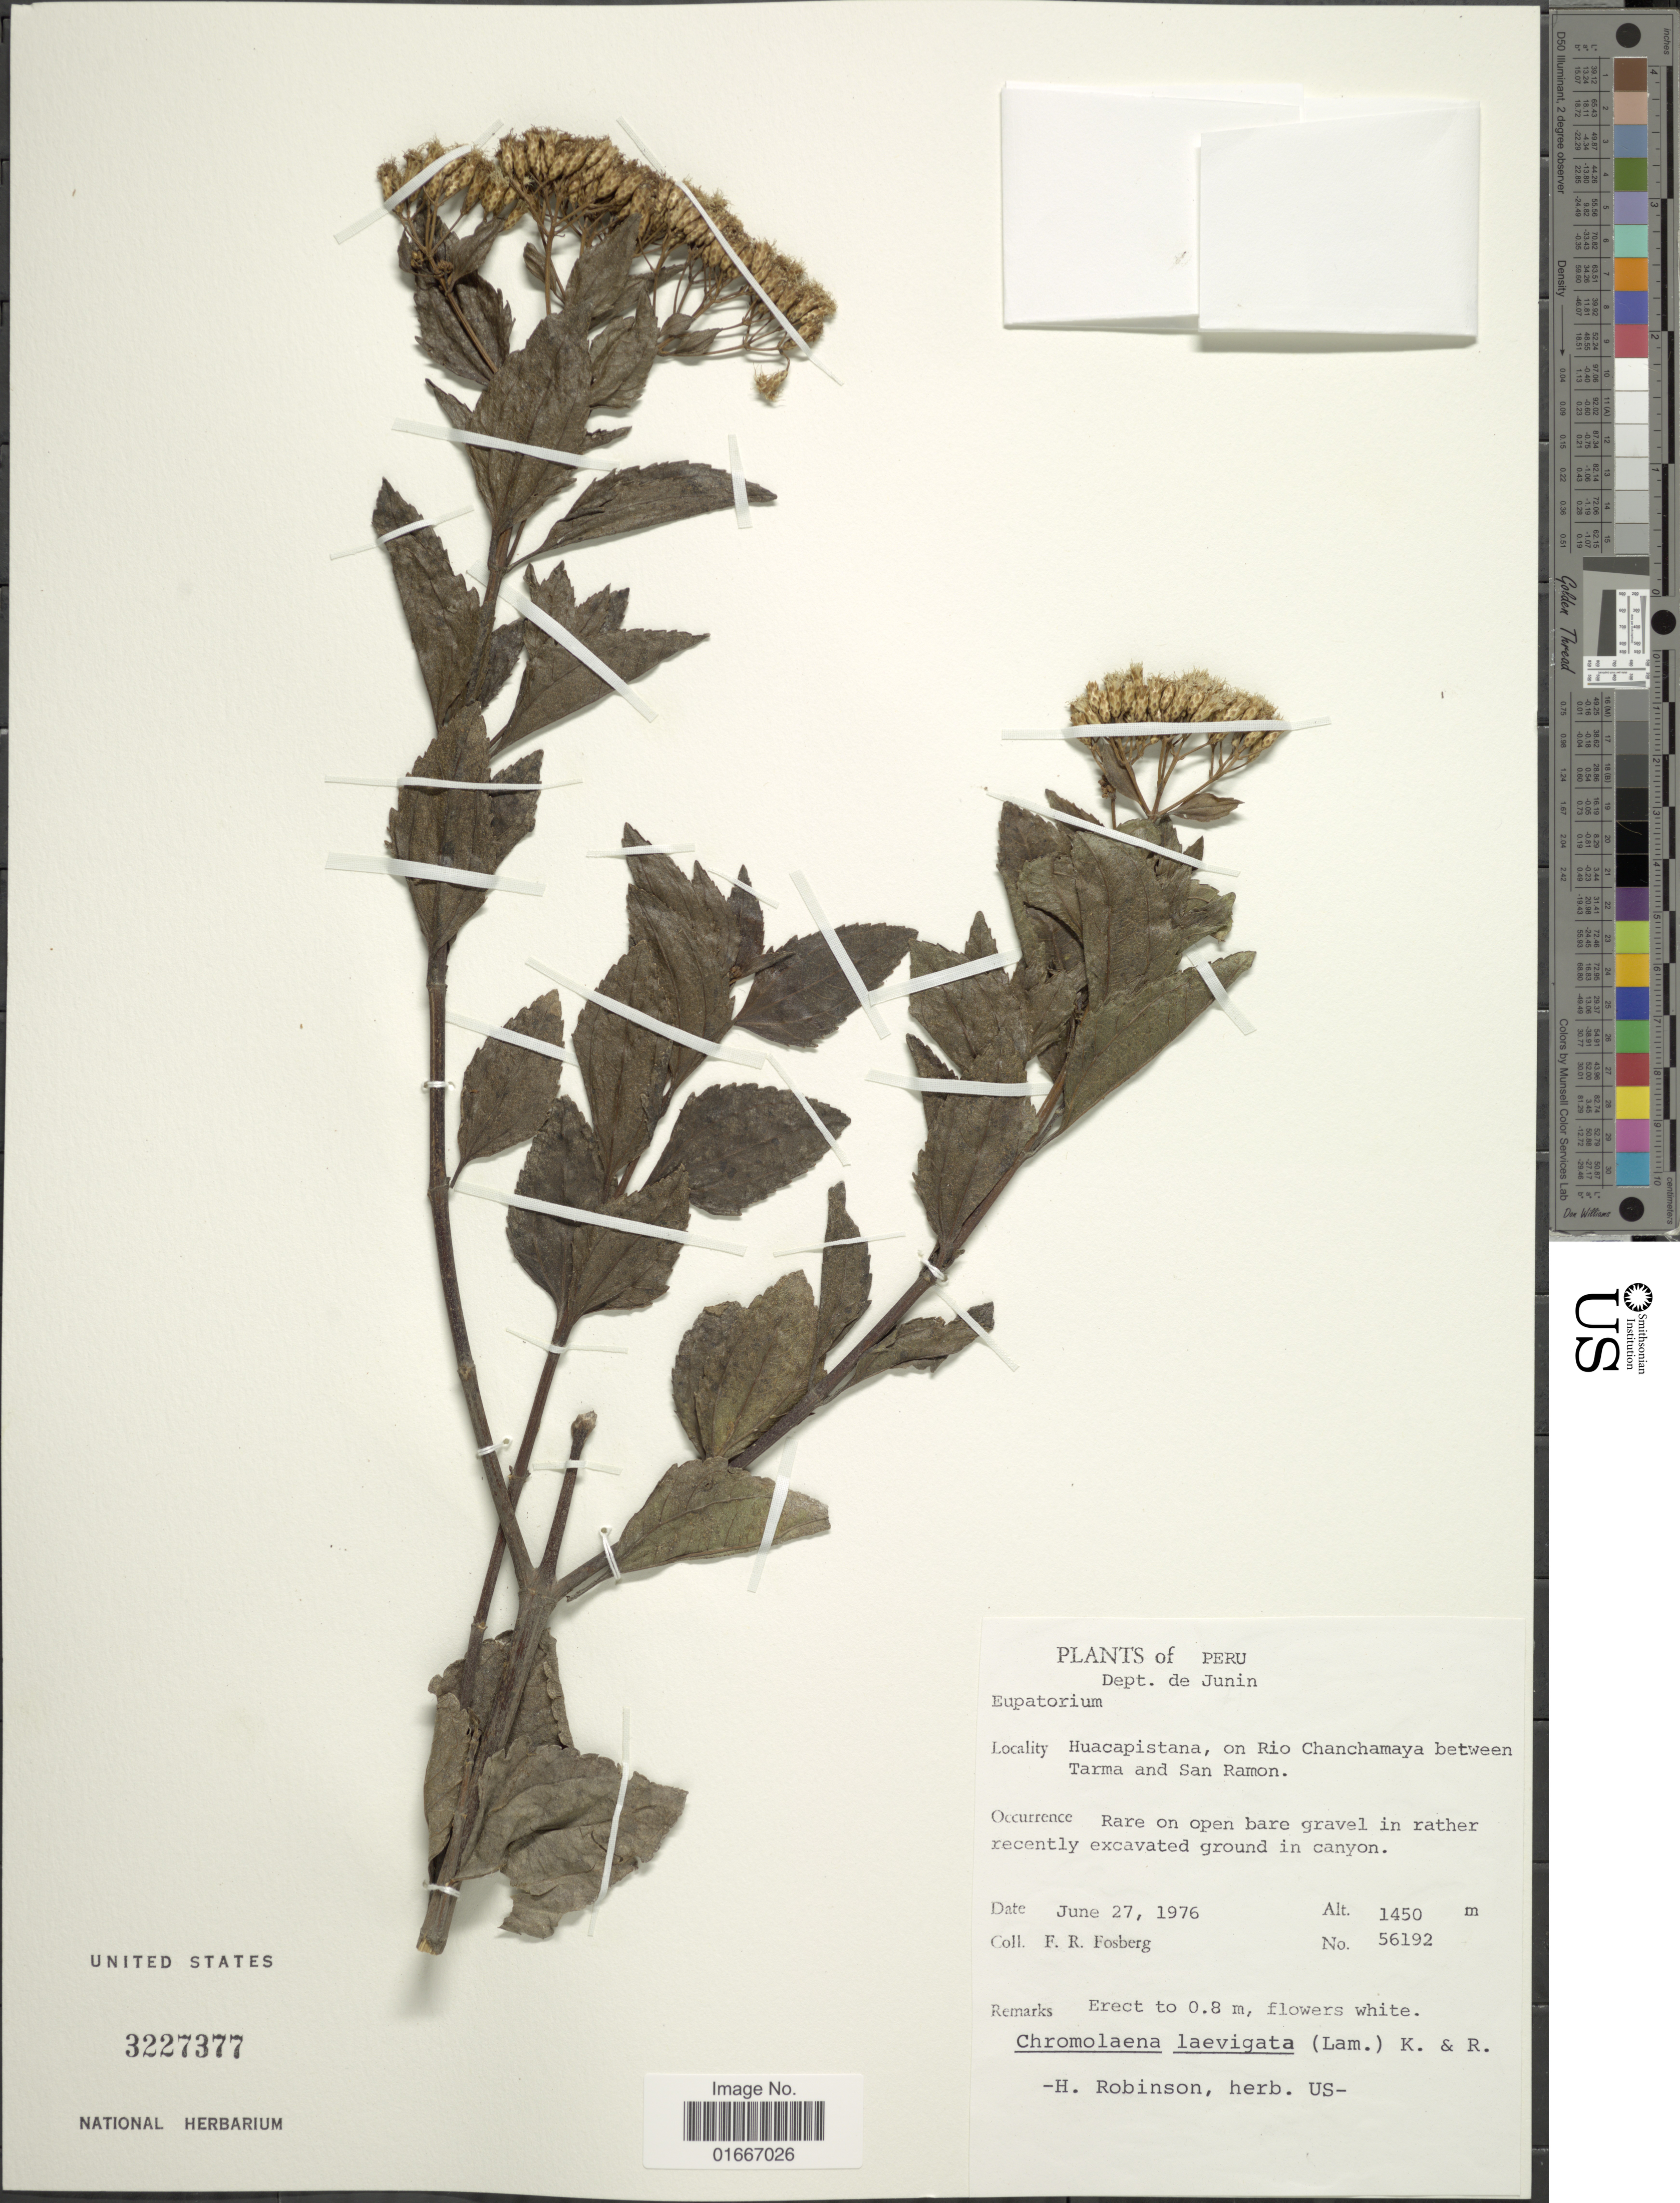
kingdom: Plantae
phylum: Tracheophyta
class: Magnoliopsida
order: Asterales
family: Asteraceae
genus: Chromolaena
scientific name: Chromolaena laevigata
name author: (Lam.) R.M. King & H. Rob.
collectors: F. R. Fosberg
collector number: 56192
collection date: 1976-06-27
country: Peru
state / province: Junín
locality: Huacapistana, on Rio Chanchamaya between Tarma and San Ramon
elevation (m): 1450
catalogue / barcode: US 3227377